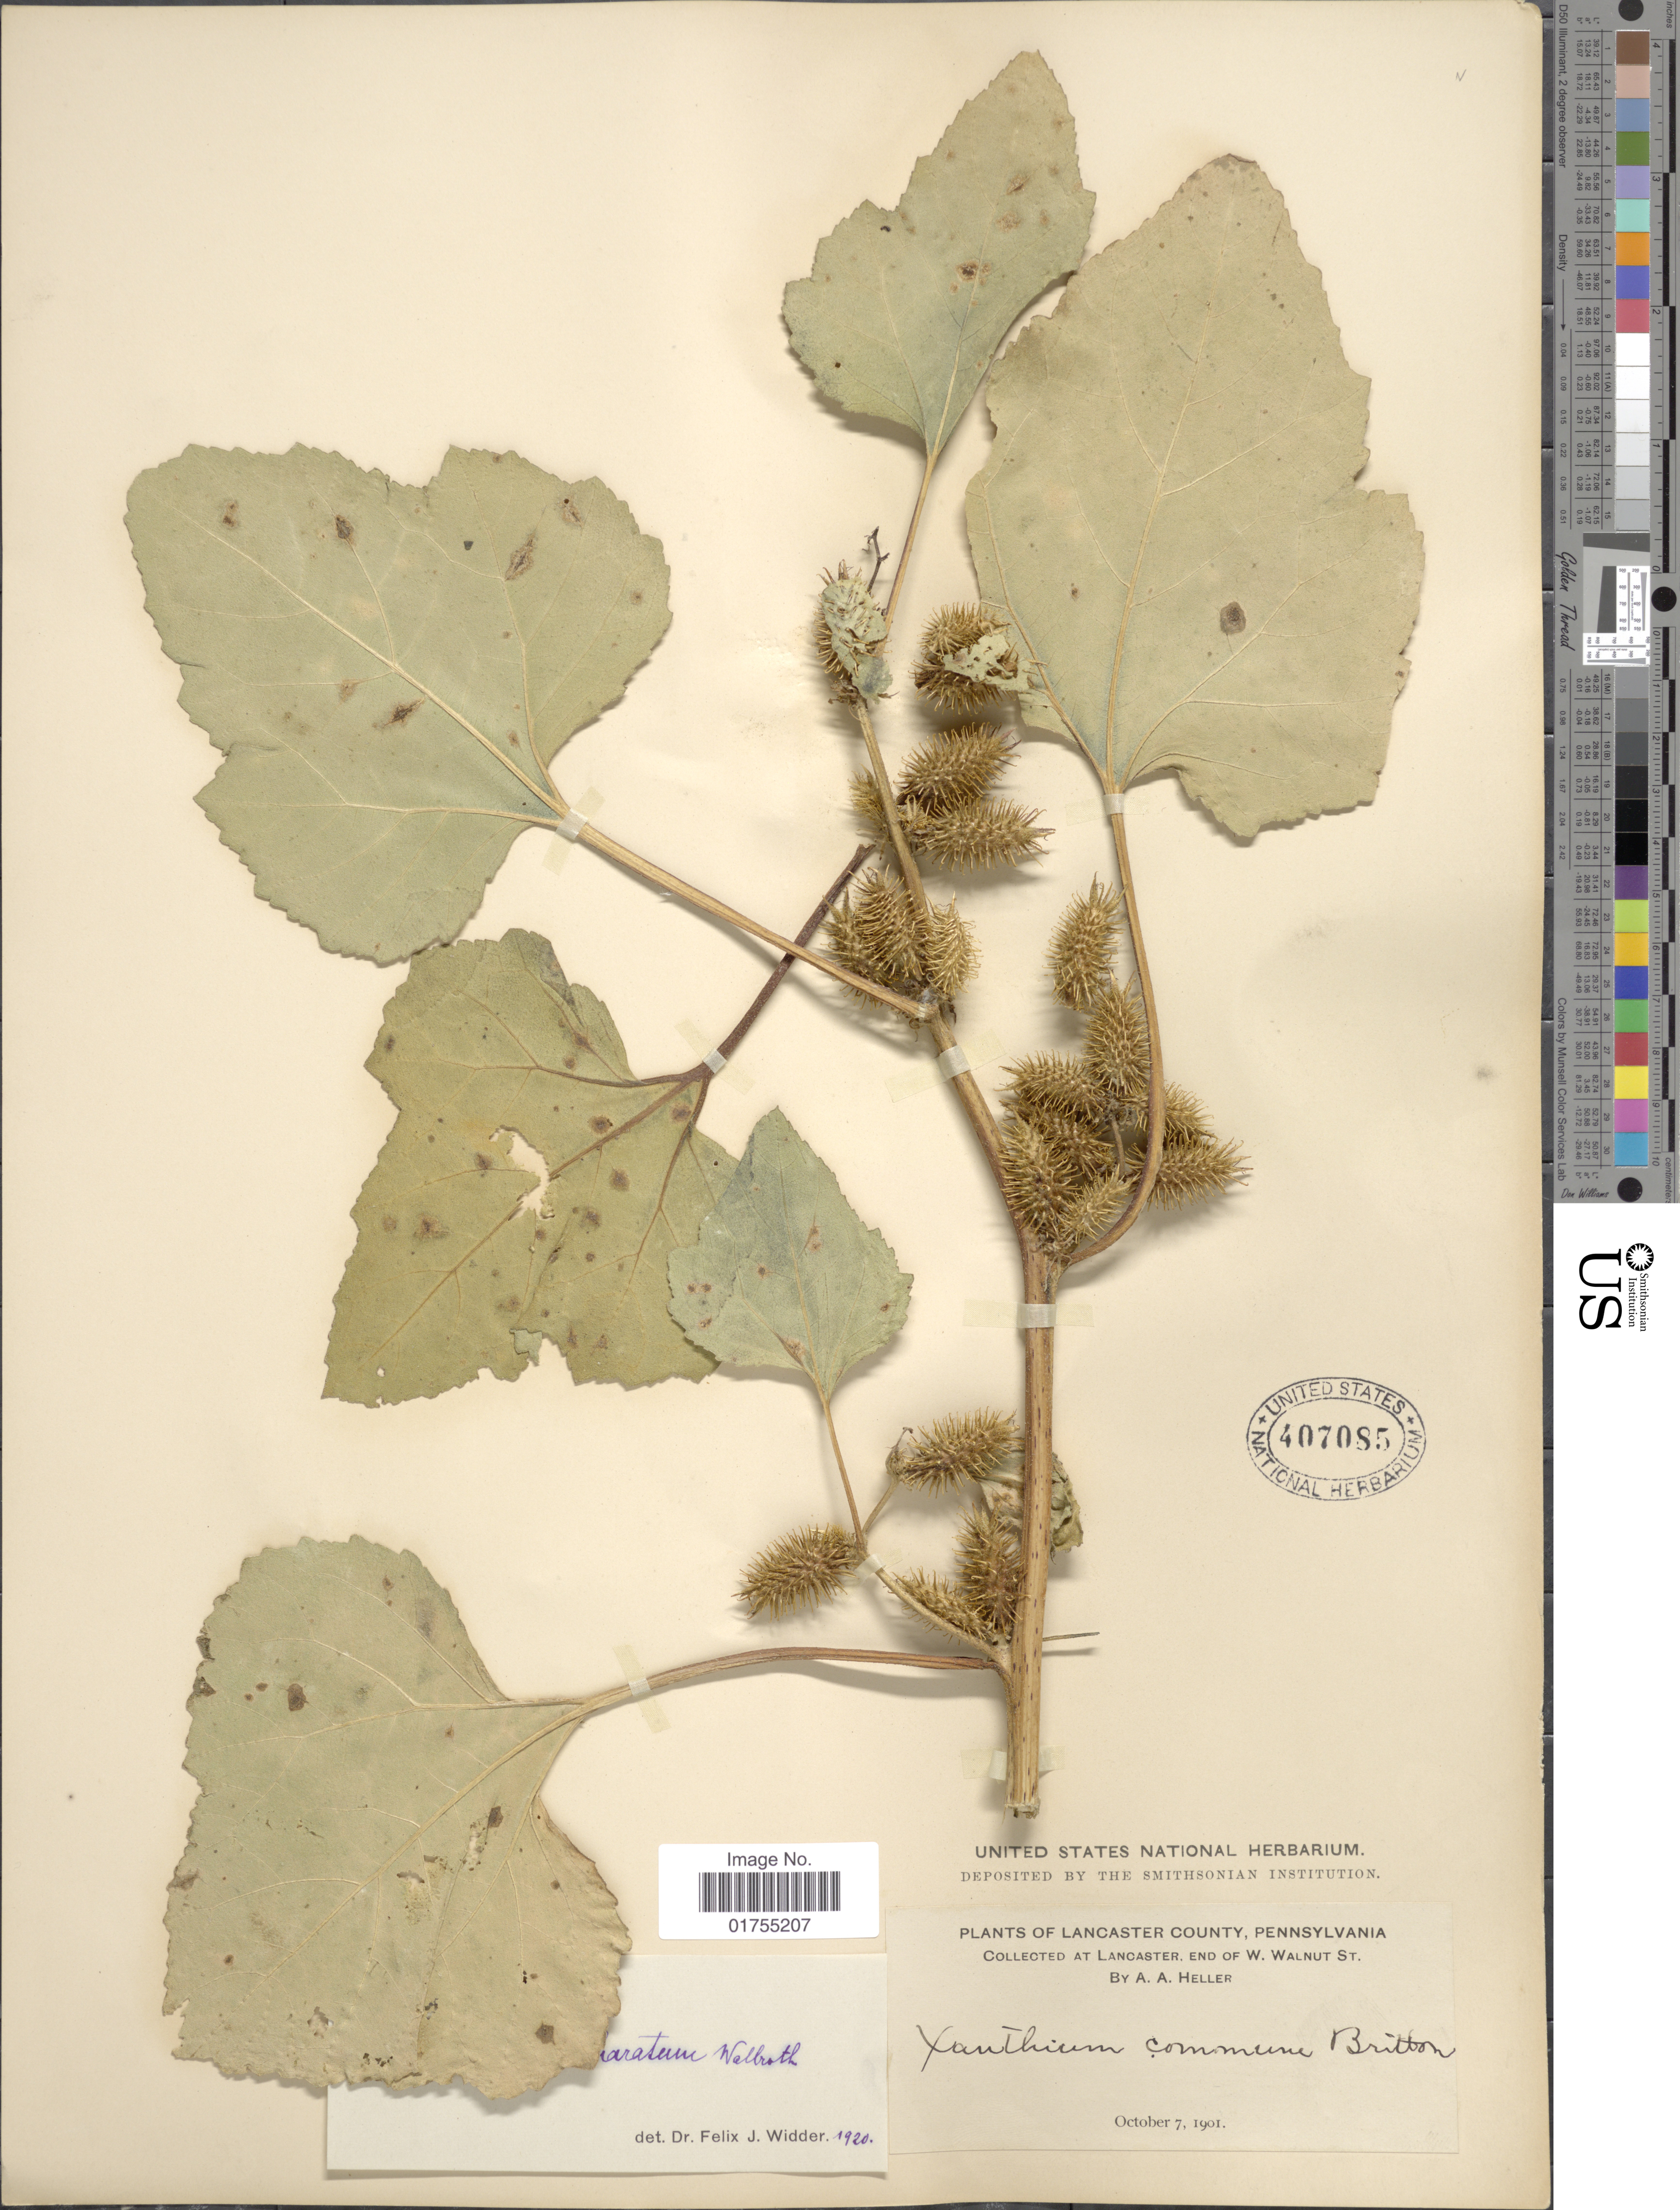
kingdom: Plantae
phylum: Tracheophyta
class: Magnoliopsida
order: Asterales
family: Asteraceae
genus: Xanthium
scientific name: Xanthium strumarium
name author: L.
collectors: A. A. Heller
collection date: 1901-10-07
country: United States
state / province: Pennsylvania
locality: Lancaster end of W. Walnut St. Lancaster County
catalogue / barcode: US 407085